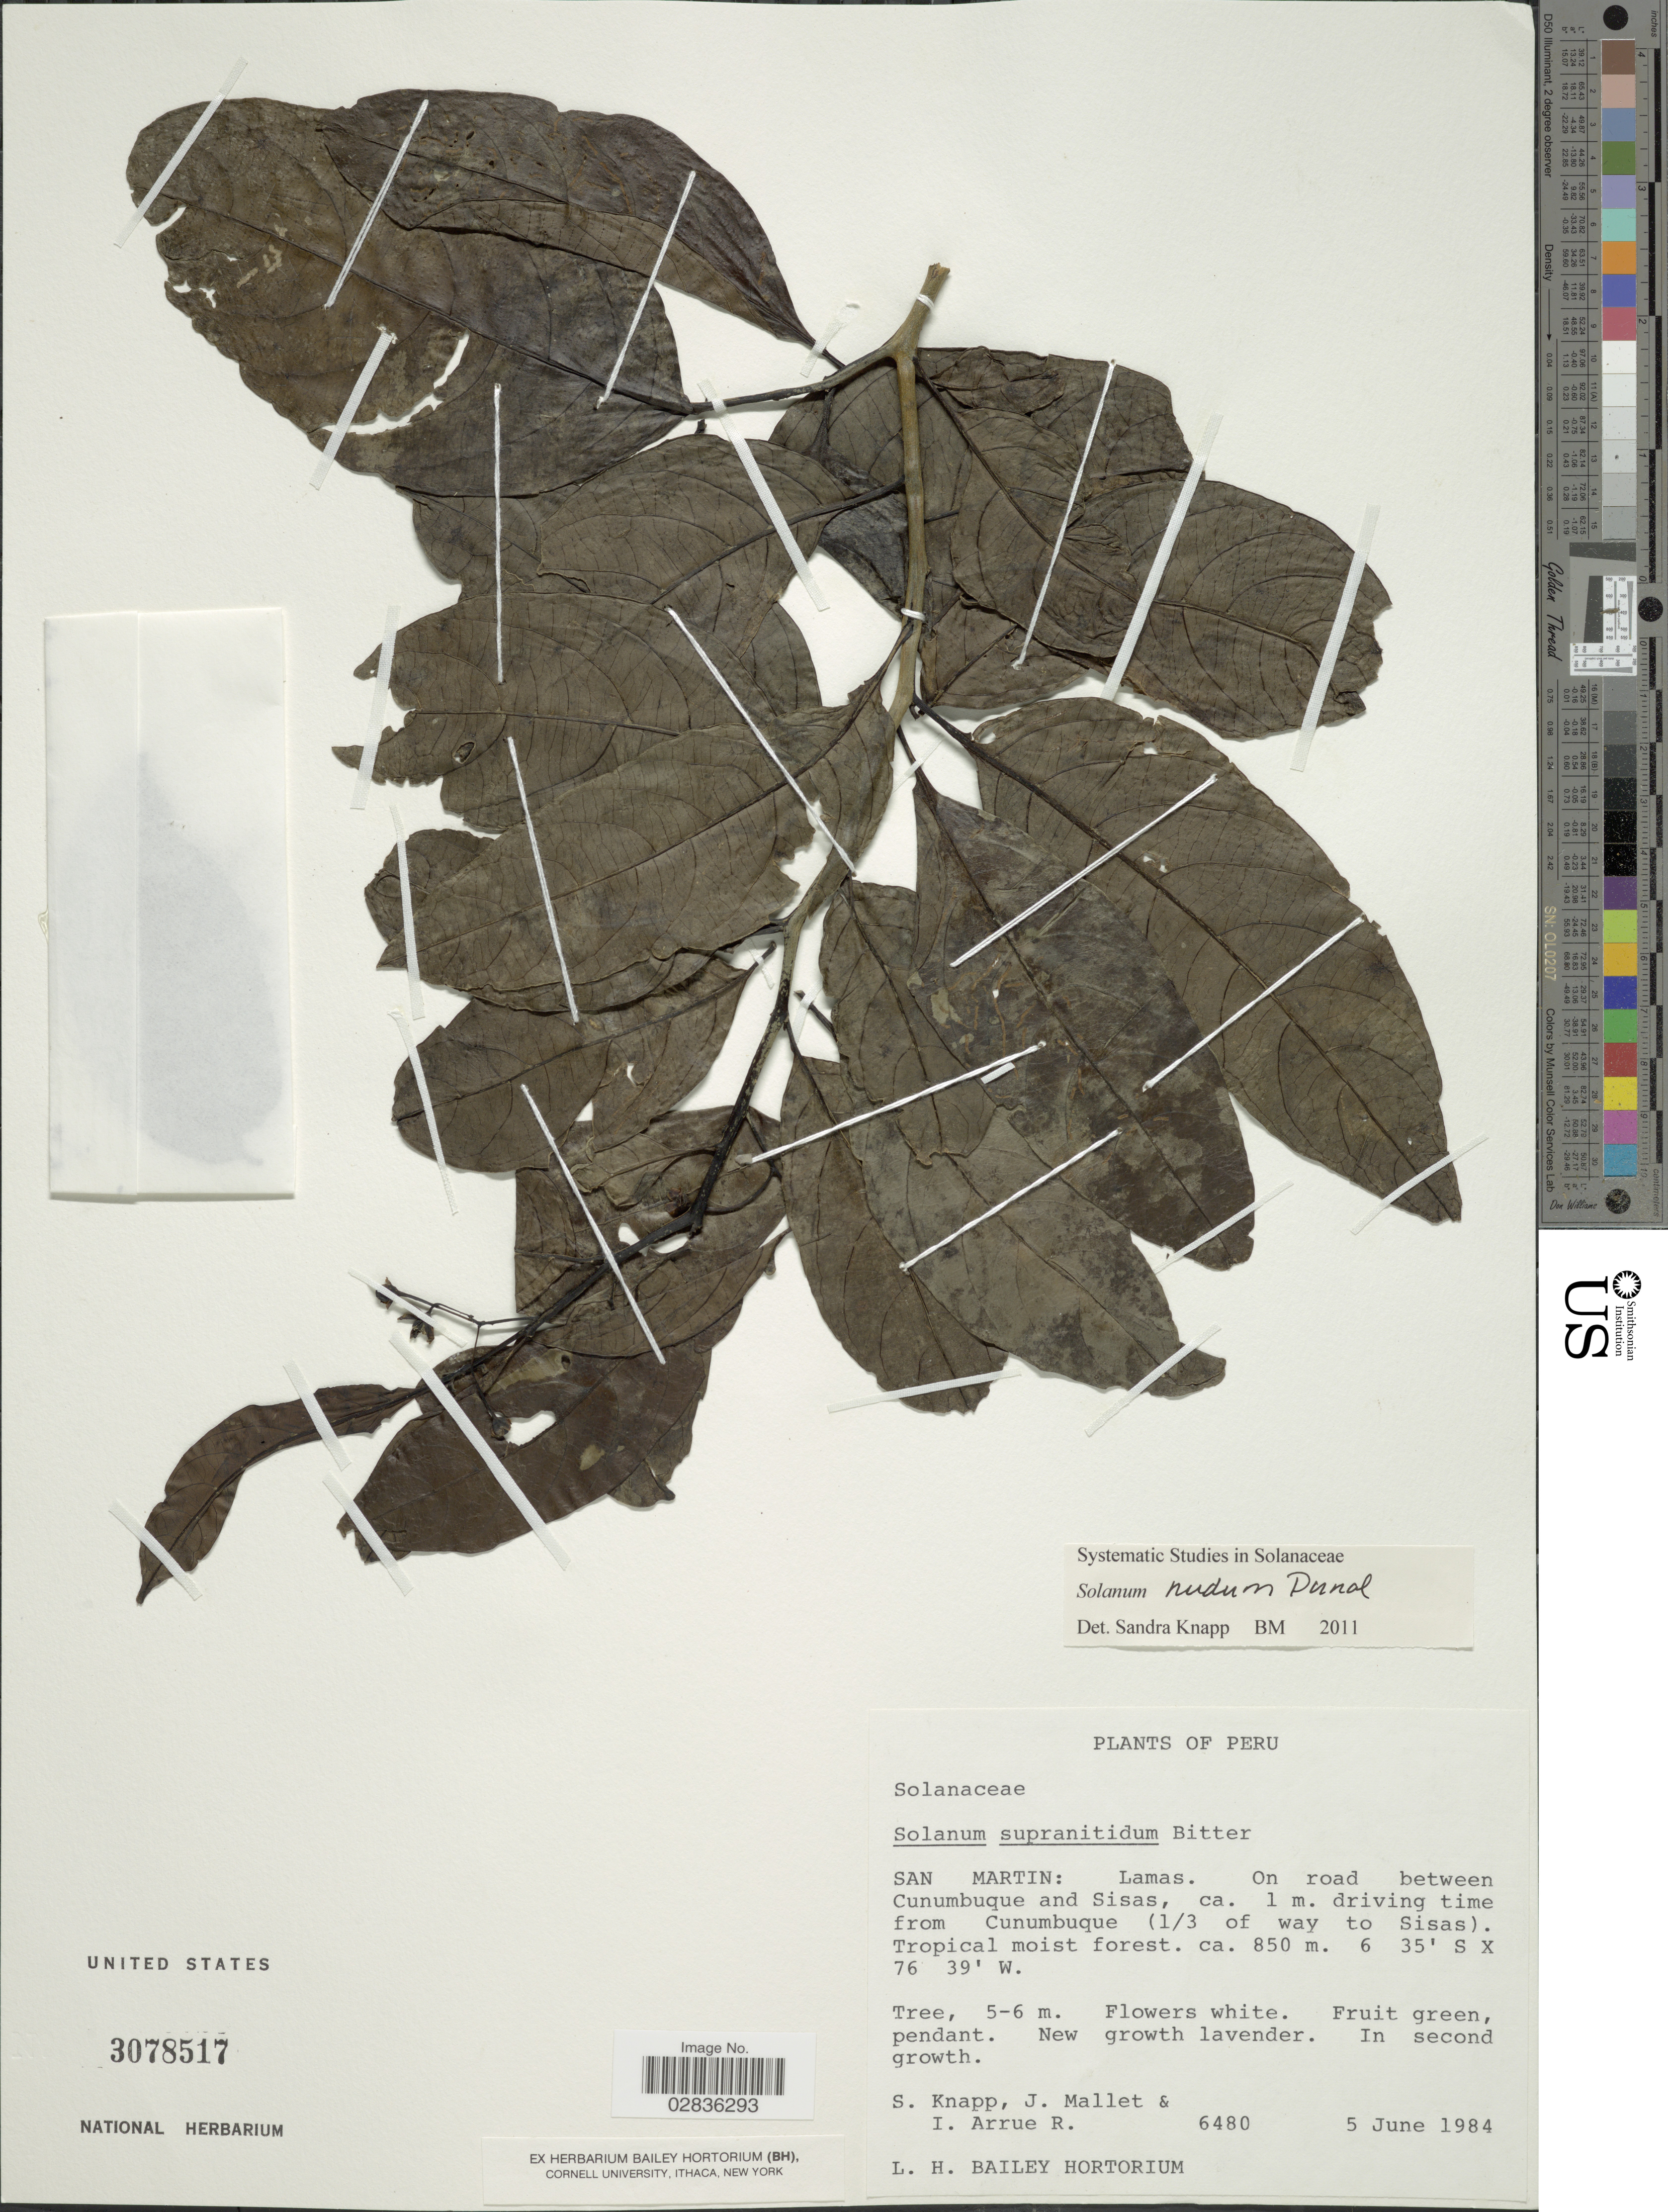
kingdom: Plantae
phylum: Tracheophyta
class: Magnoliopsida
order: Solanales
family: Solanaceae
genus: Solanum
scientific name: Solanum nudum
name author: Dunal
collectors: S. Knapp, J. Mallet & I. Arrue R.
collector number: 6480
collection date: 1984-06-05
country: Peru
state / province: San Martín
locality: San Martin: Lamas. On road between Cunumbuque and Sisas, ca. 1 m. driving time from Cunumbuque (1/3 of way to Sisas).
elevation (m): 850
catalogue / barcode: US 3078517